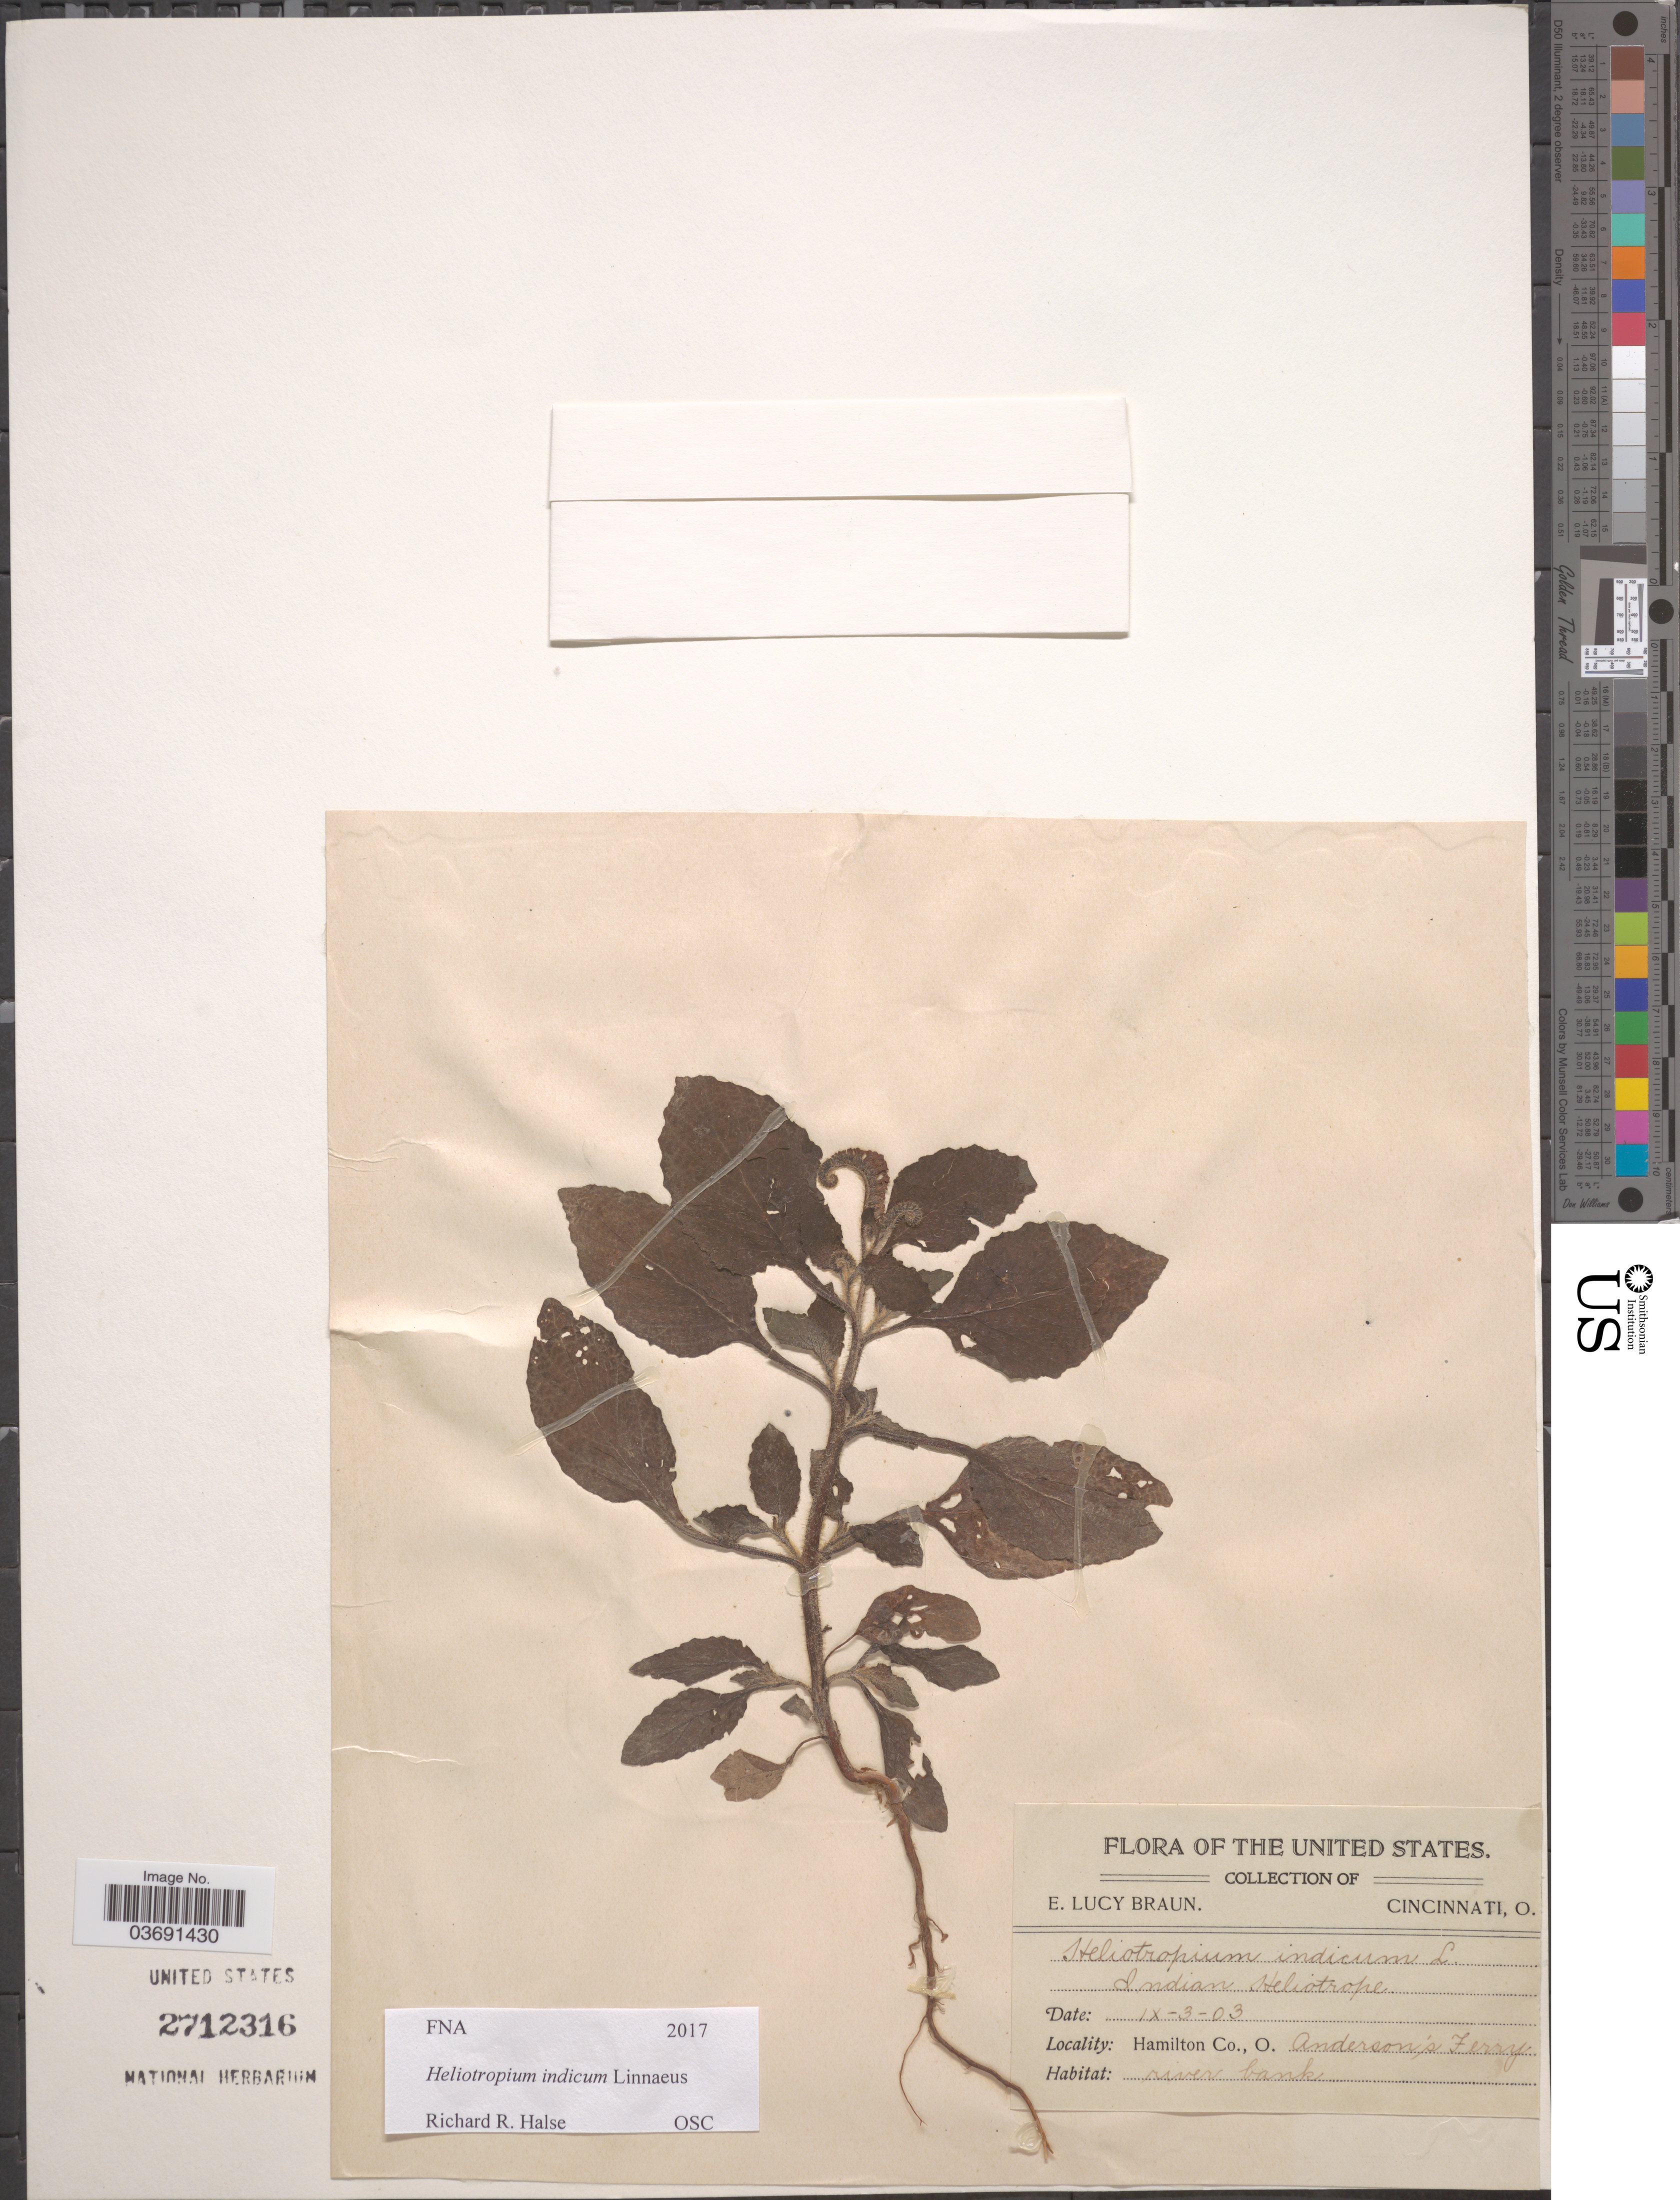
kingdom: Plantae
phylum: Tracheophyta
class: Magnoliopsida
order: Boraginales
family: Heliotropiaceae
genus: Heliotropium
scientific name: Heliotropium indicum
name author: L.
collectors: E. L. Braun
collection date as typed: Transcribed d/m/y: 3/9/3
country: United States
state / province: Ohio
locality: Hamilton Co., Anderson's Ferry. River bank.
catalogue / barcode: US 2712316